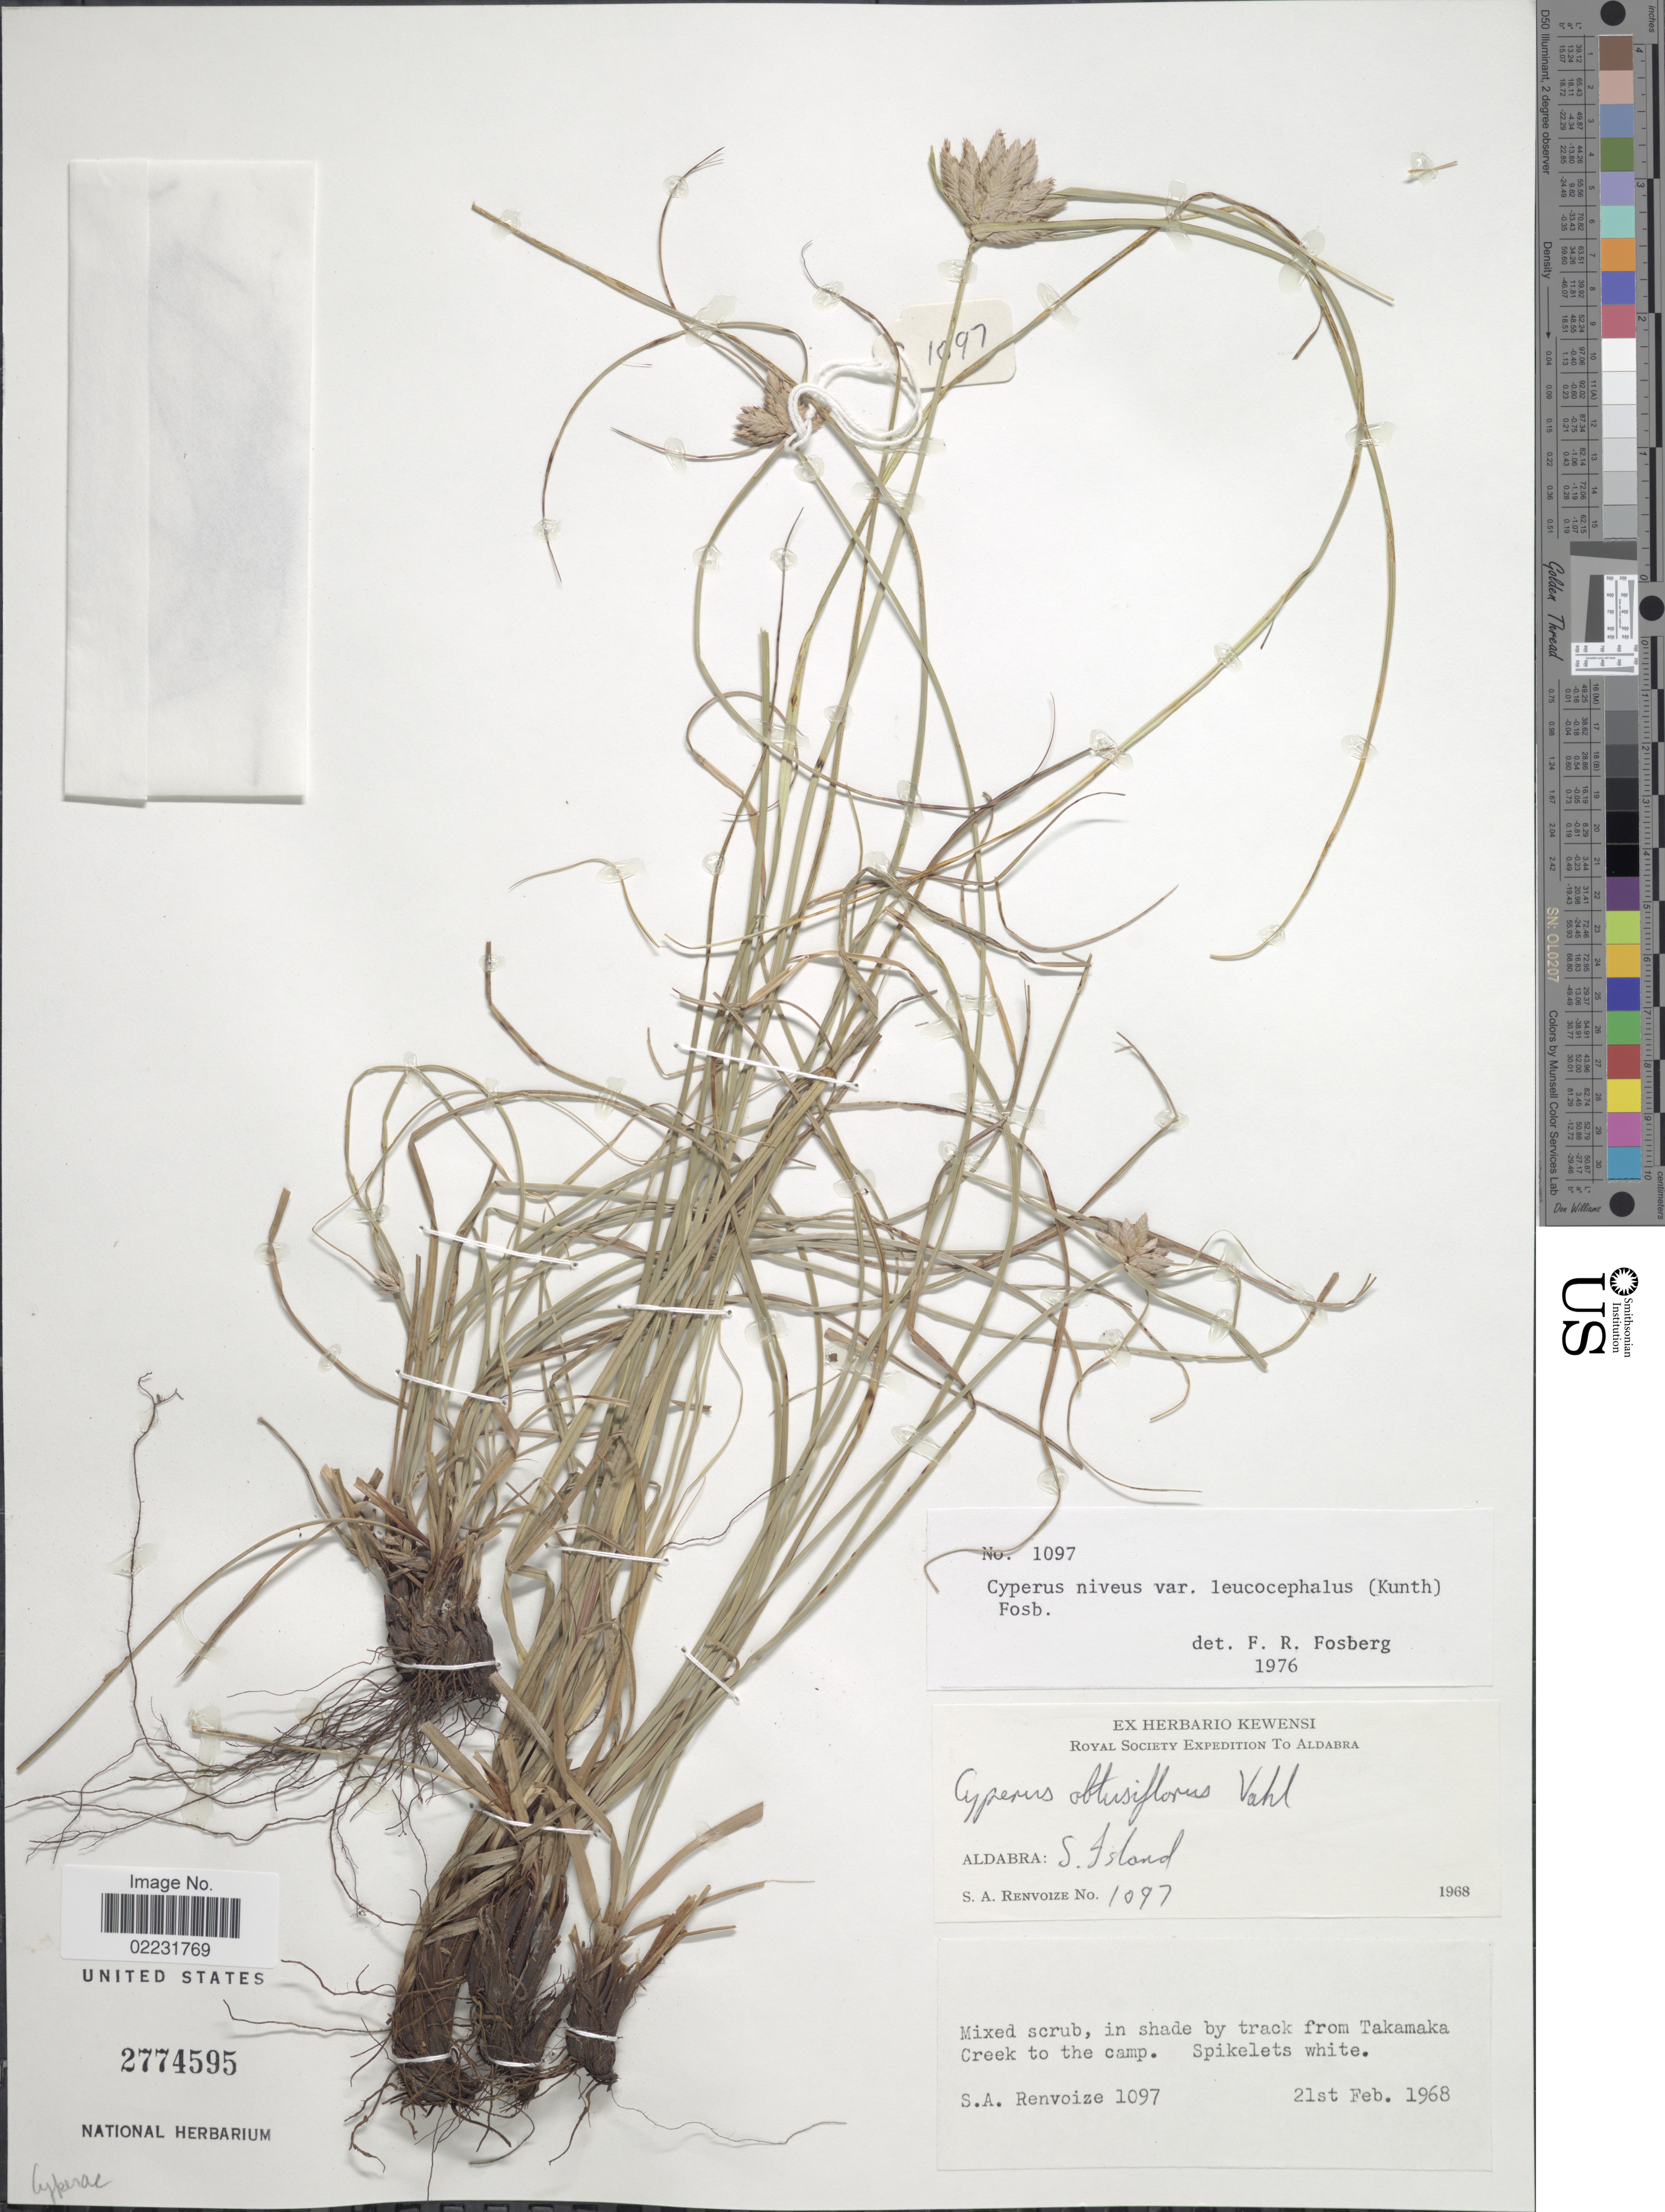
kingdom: Plantae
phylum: Tracheophyta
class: Liliopsida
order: Poales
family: Cyperaceae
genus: Cyperus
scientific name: Cyperus niveus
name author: Retz.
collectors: S. A. Renvoize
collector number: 1097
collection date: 1968-02-21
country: Seychelles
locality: Aldabra: S. Island, In shade by track from Takamaka Creek to the camp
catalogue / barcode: US 2774595